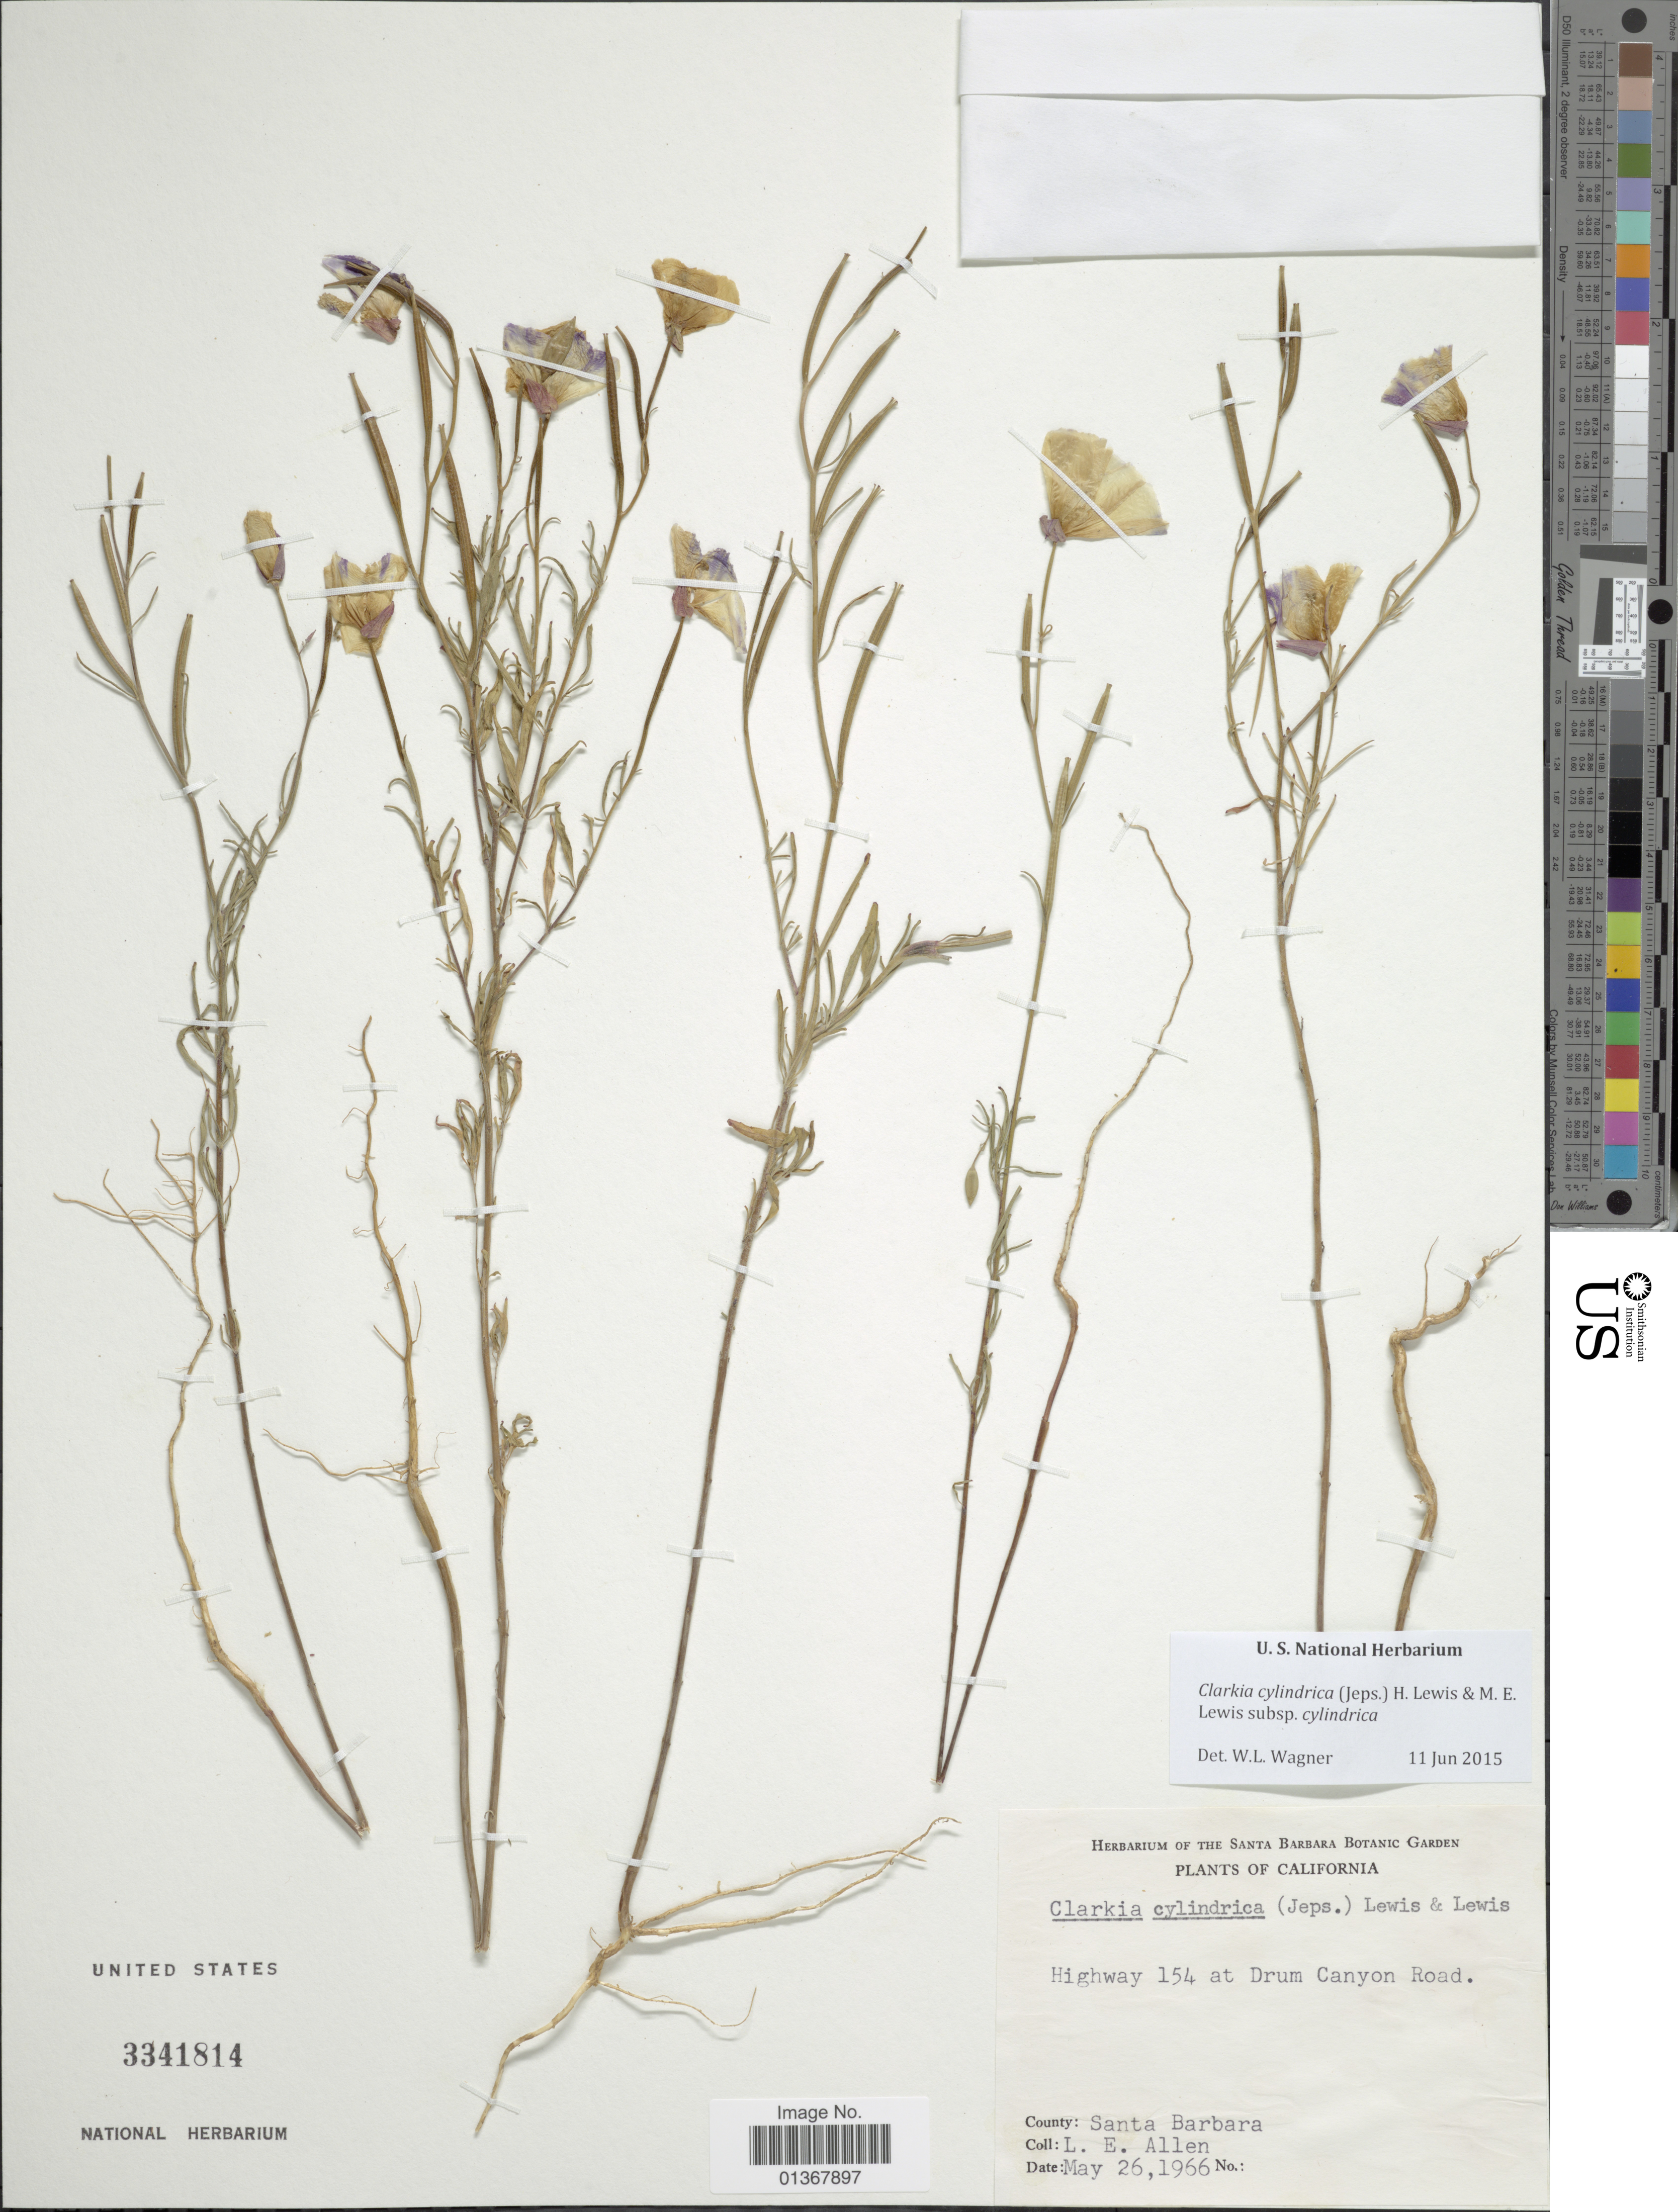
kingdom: Plantae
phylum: Tracheophyta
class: Magnoliopsida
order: Myrtales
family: Onagraceae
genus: Clarkia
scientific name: Clarkia cylindrica subsp. cylindrica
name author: (Jeps.) F. H. Lewis & M.R. Lewis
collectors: L. Allen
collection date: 1966-05-26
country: United States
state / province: California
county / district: Santa Barbara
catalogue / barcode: US 3341814